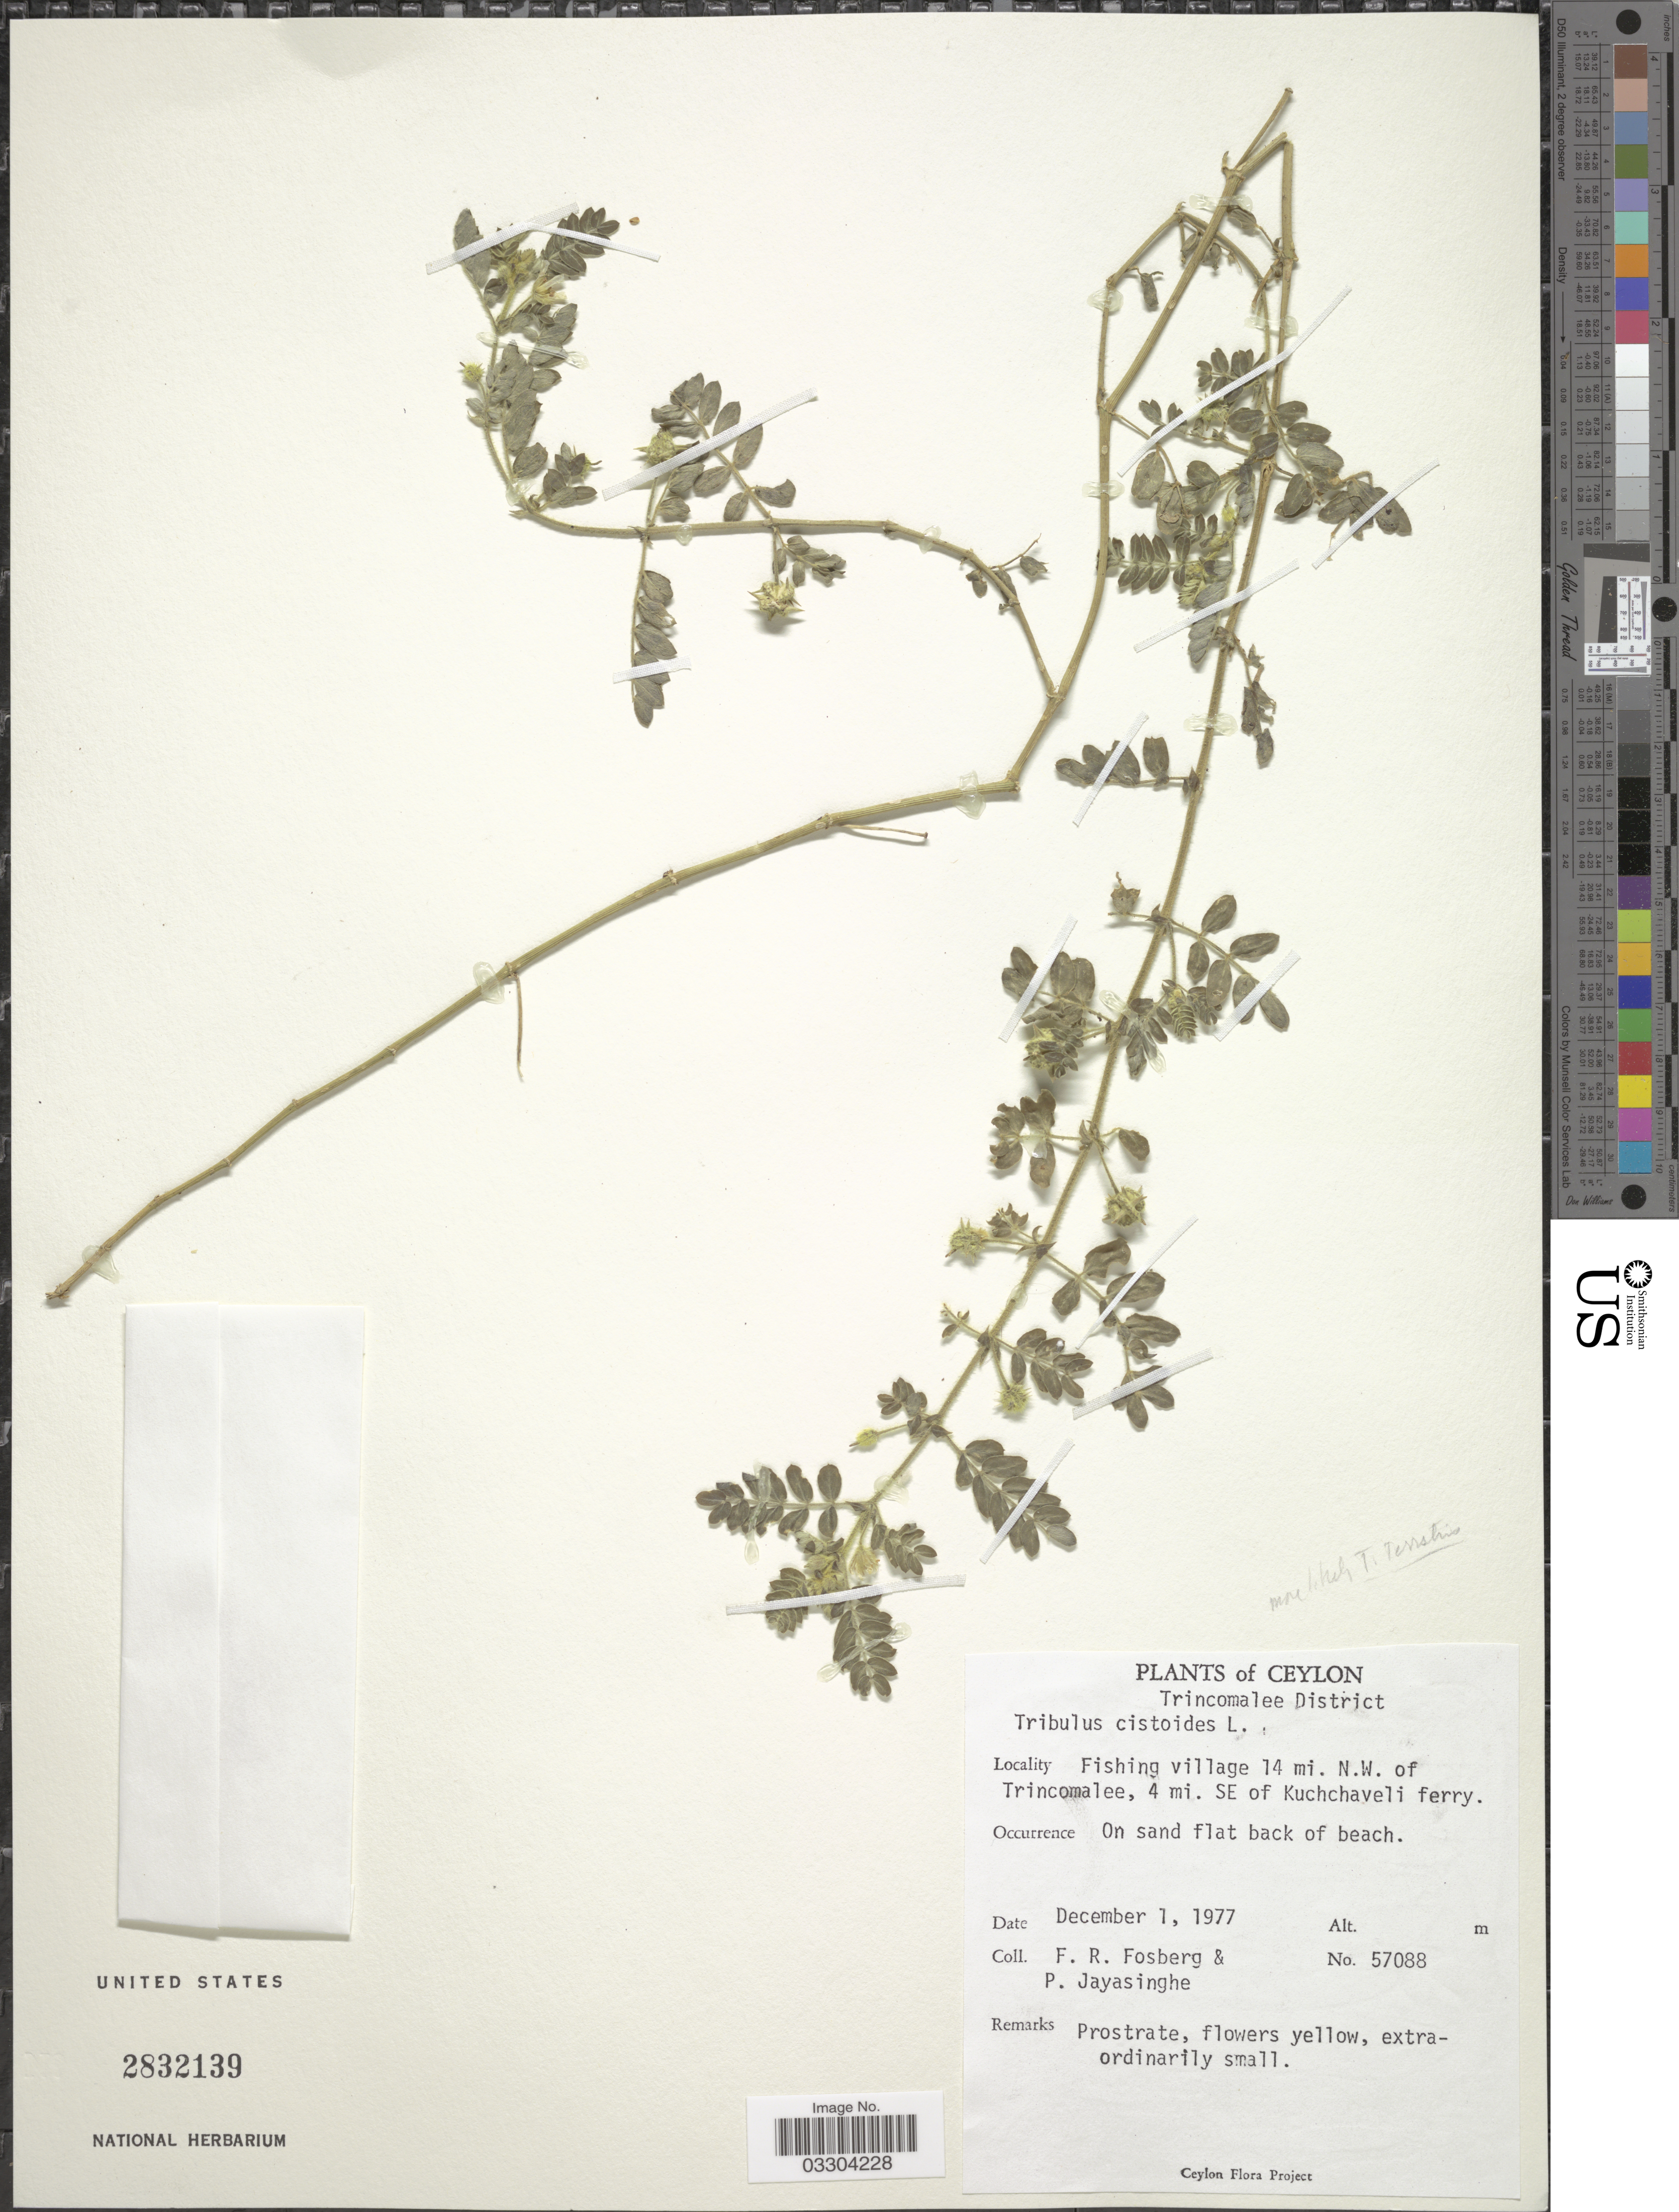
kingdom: Plantae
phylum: Tracheophyta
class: Magnoliopsida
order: Zygophyllales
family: Zygophyllaceae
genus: Tribulus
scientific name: Tribulus cistoides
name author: L.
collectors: F. R. Fosberg & P. Jayasinghe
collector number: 57088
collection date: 1977-12-01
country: Sri Lanka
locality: Ceylon, Trincomalee District, Fishing village 14 mi. N.W. of Trincomalee, 4 mi. SE of Kuchchaveli ferry.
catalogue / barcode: US 2832139